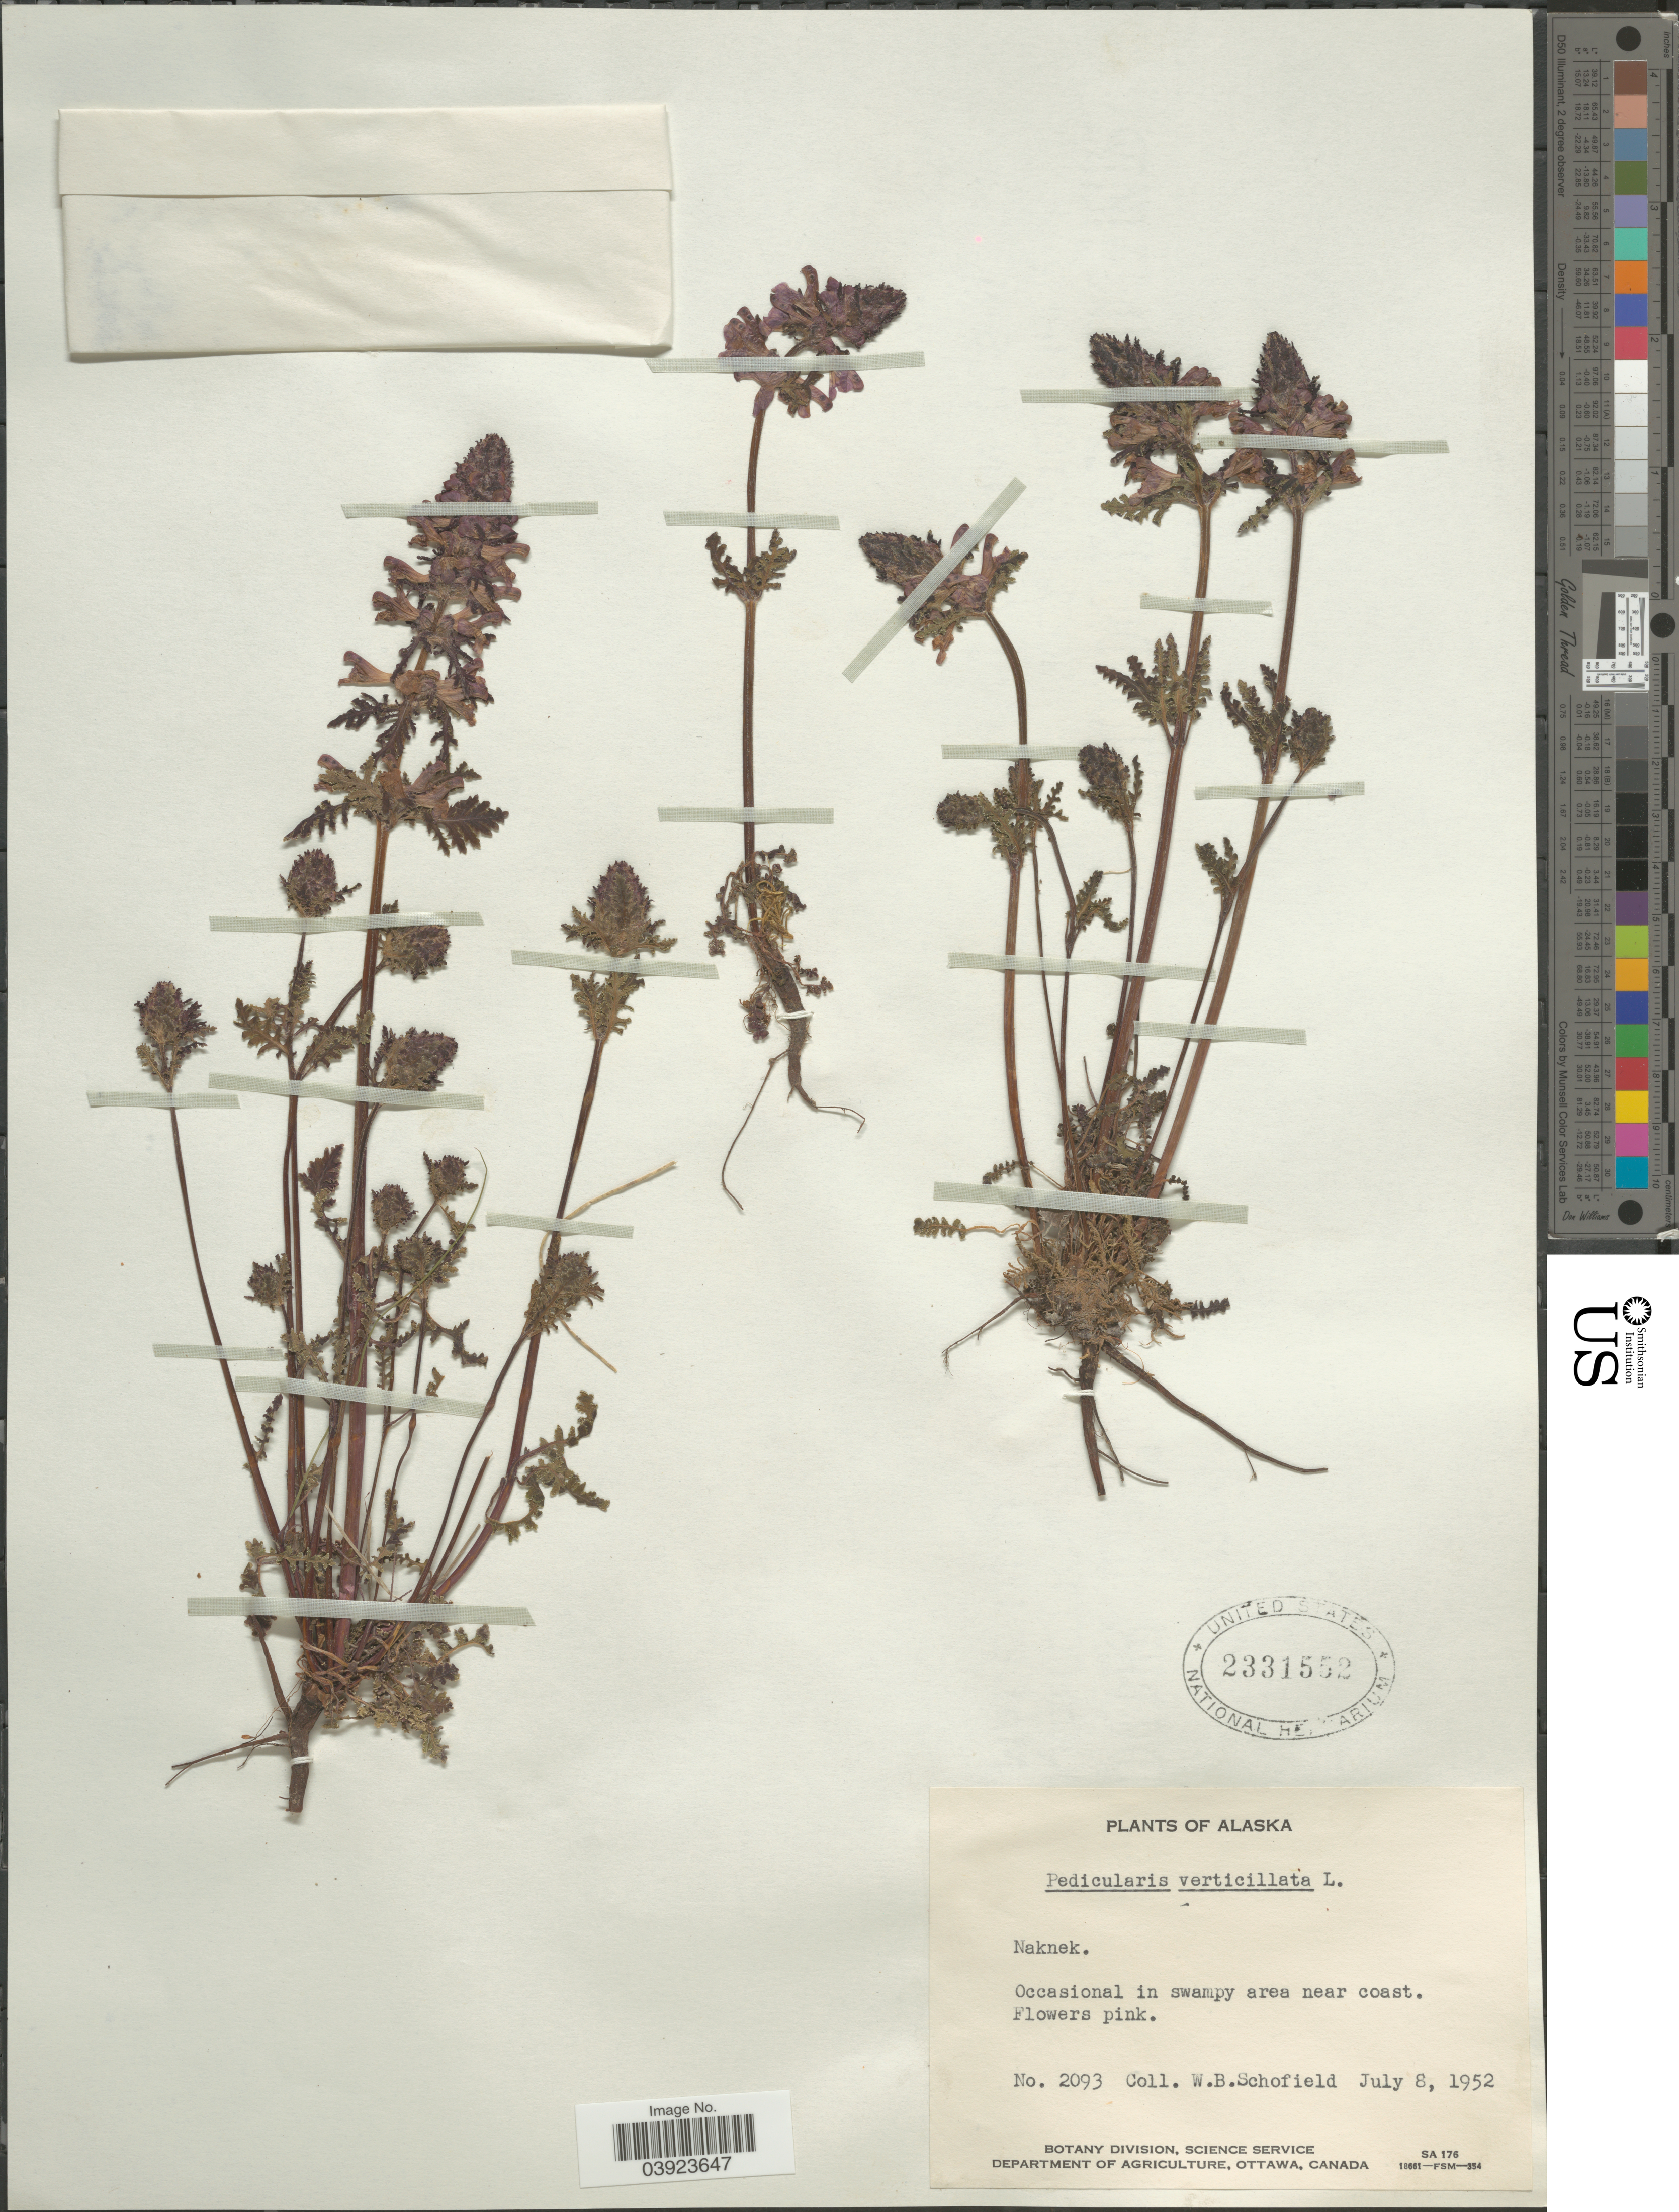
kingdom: Plantae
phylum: Tracheophyta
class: Magnoliopsida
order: Lamiales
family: Orobanchaceae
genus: Pedicularis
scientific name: Pedicularis verticillata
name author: L.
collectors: W. Schofield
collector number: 2093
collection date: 1952-07-08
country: United States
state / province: Alaska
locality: Naknek. Occasional in swampy area near coast.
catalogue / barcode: US 2331552